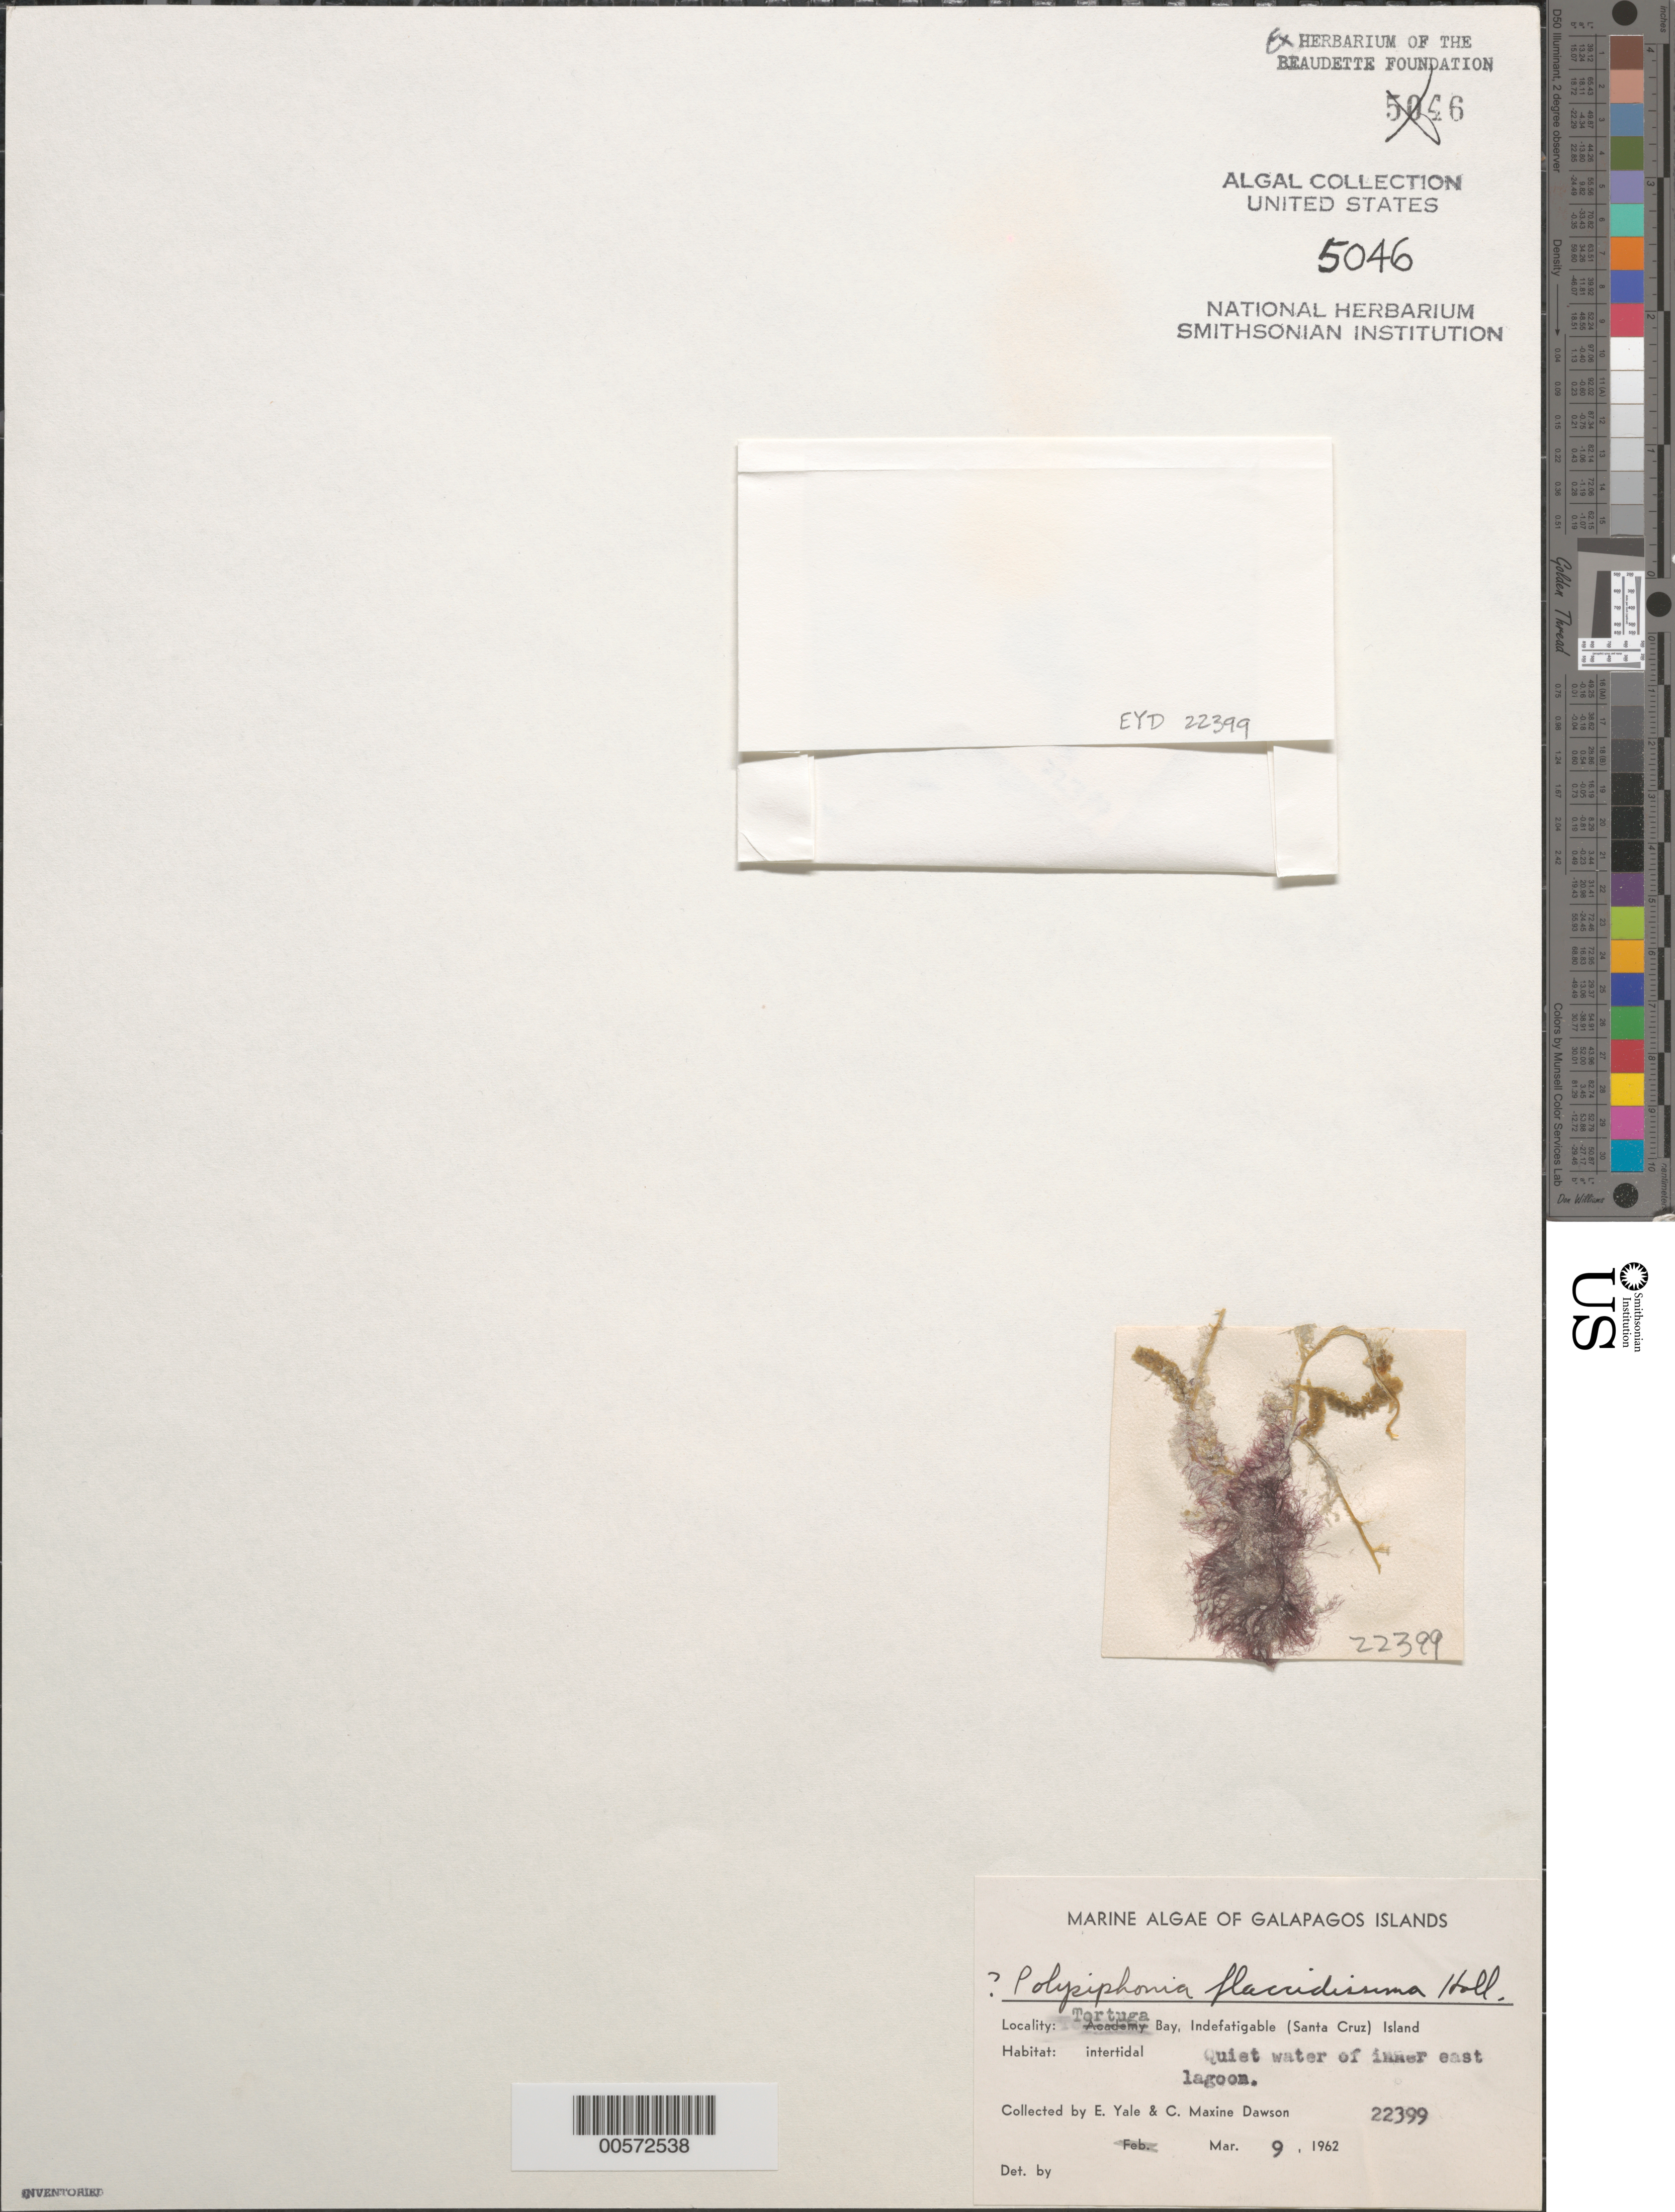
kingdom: Plantae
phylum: Rhodophyta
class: Florideophyceae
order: Ceramiales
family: Rhodomelaceae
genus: Neosiphonia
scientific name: Neosiphonia sertularioides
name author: (Gratel.) K.W. Nam & Kang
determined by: Algae name updating Project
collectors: E. Y. Dawson & C. M. Dawson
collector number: EYD 22399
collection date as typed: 09 Mar 1962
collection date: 1962-03-09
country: Ecuador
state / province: Colón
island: Santa Cruz [Indefatigable, Chaves]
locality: Tortuga Bay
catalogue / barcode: US 5046